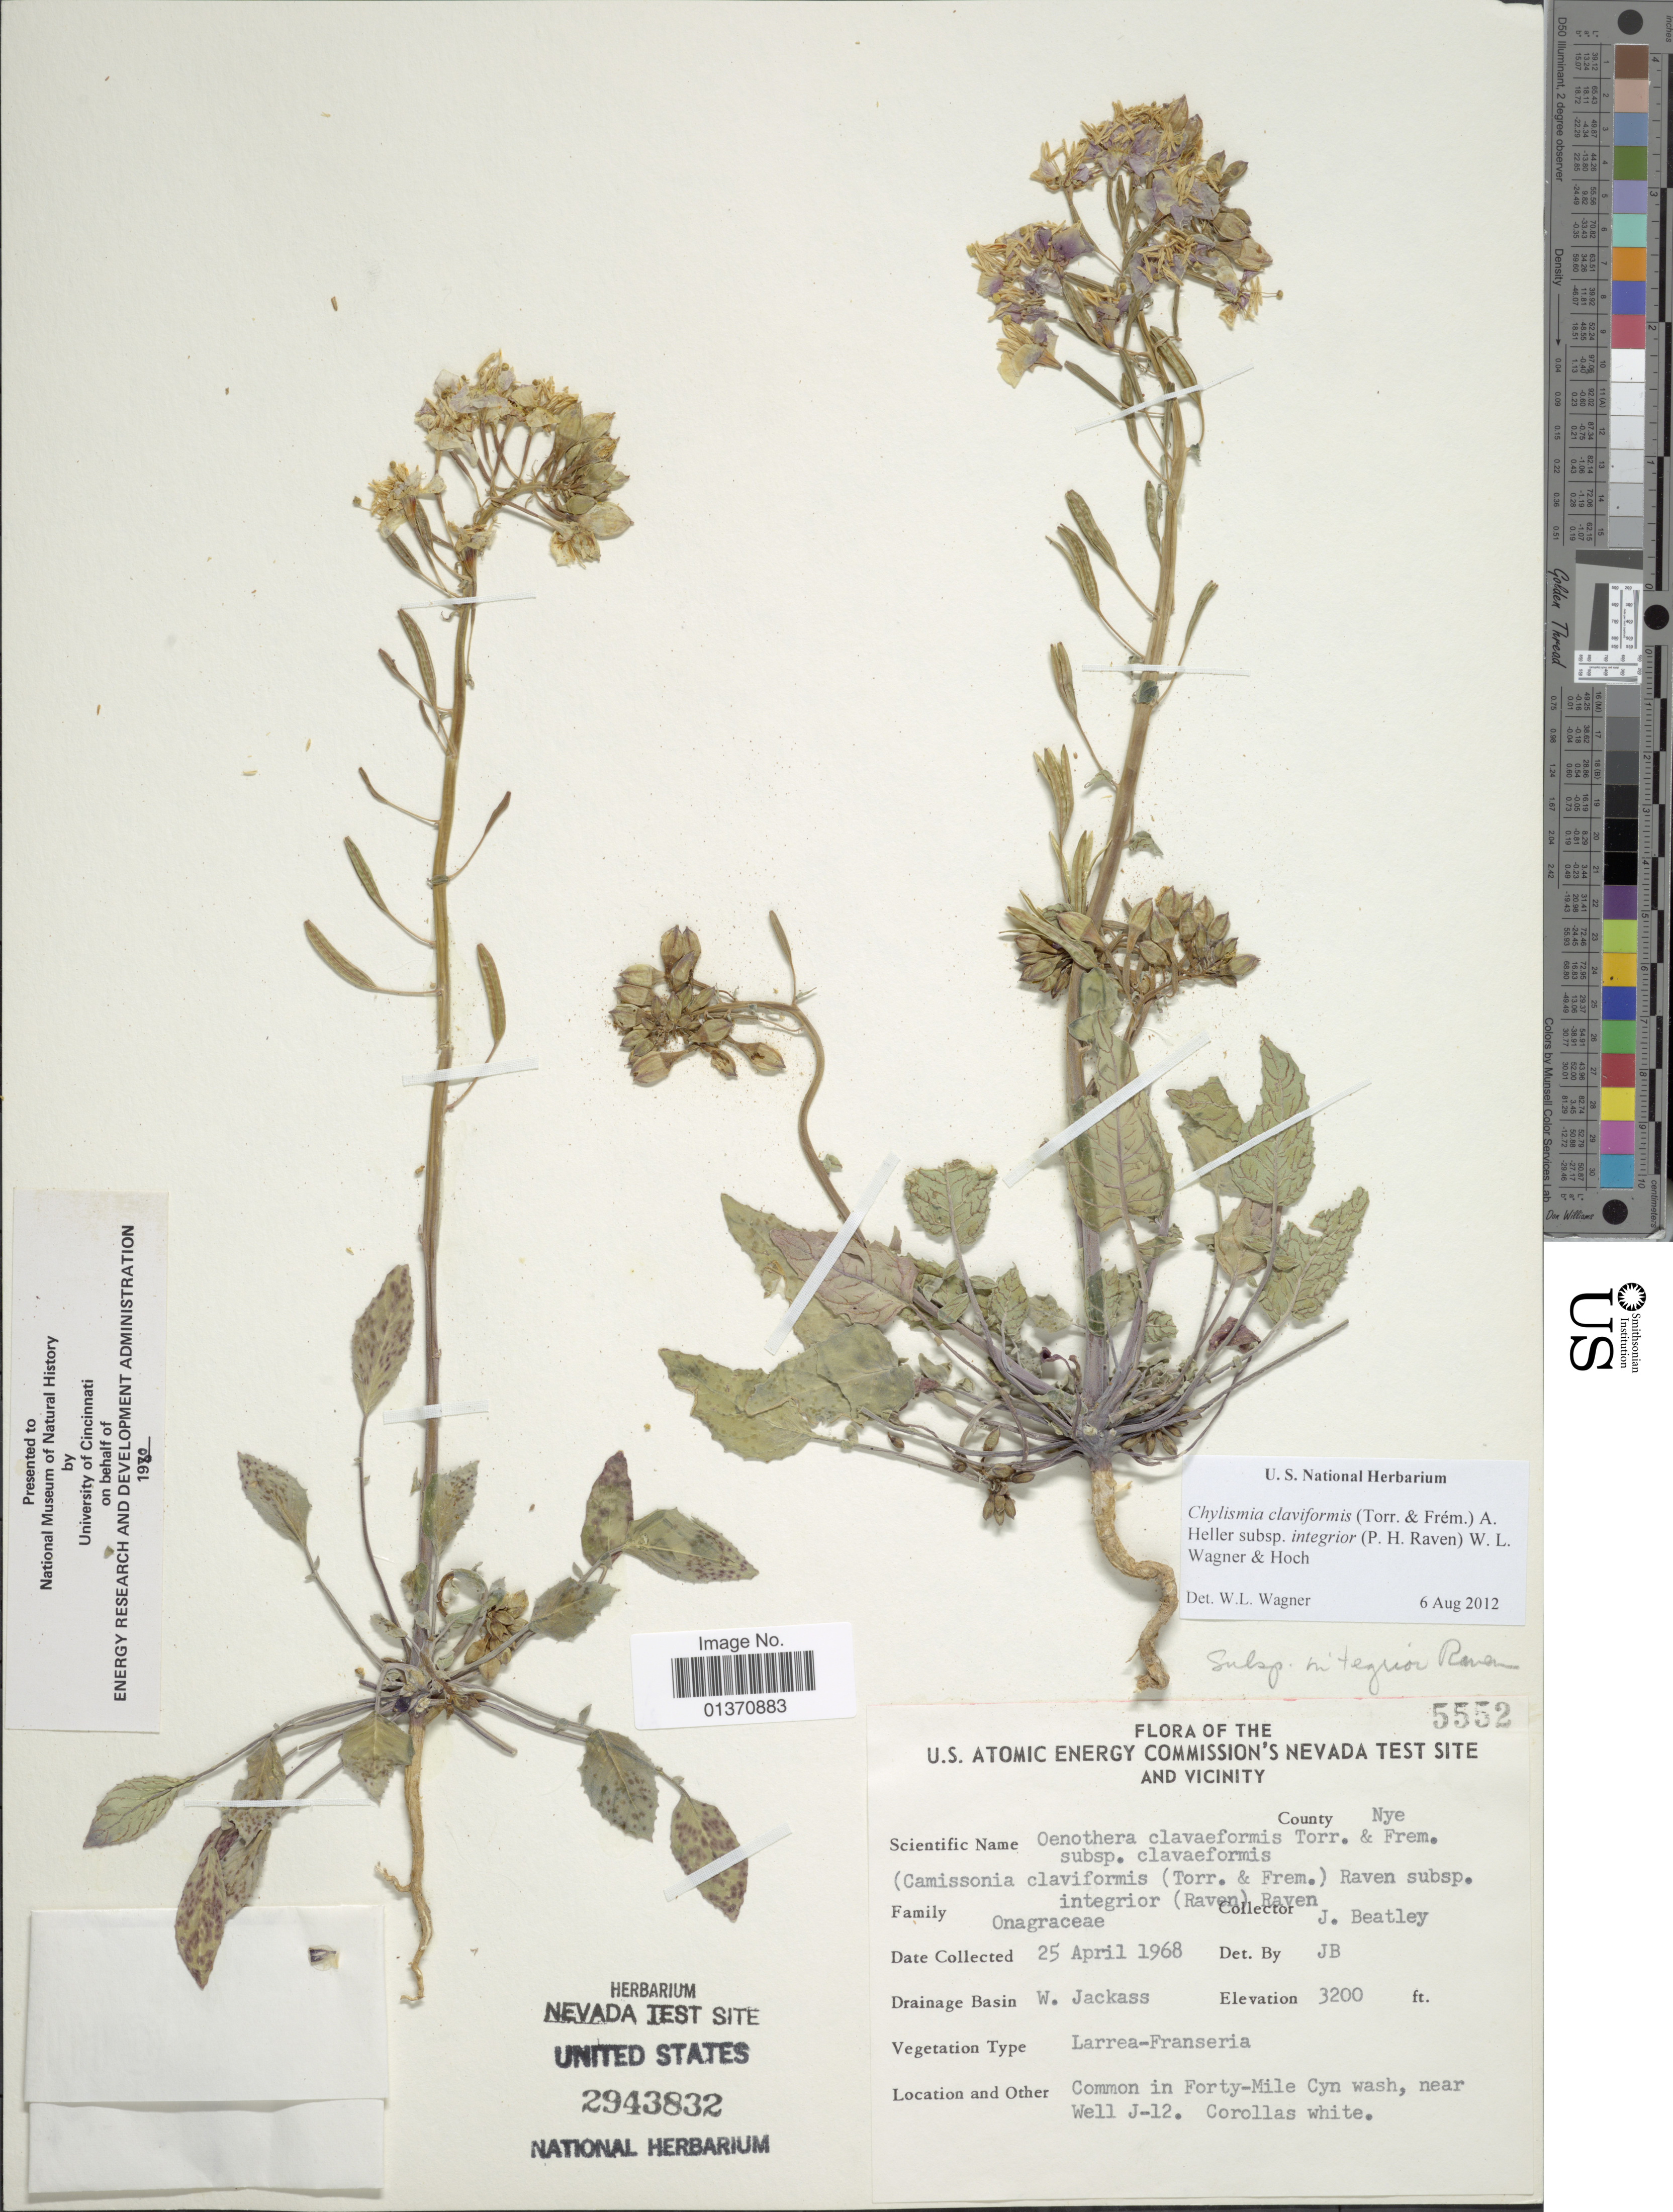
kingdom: Plantae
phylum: Tracheophyta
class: Magnoliopsida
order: Myrtales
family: Onagraceae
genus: Chylismia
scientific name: Chylismia claviformis subsp. integrior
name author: (P.H. Raven) W.L. Wagner & Hoch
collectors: J. C. Beatley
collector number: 5552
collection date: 1968-04-25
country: United States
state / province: Nevada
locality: U. S. Atomic Energy Commission's Nevada Test Site and Vicinity, County Nye, W. Jackass, common in Forty-Mile Cyn wash, near Well J-12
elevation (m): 975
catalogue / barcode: US 2943832